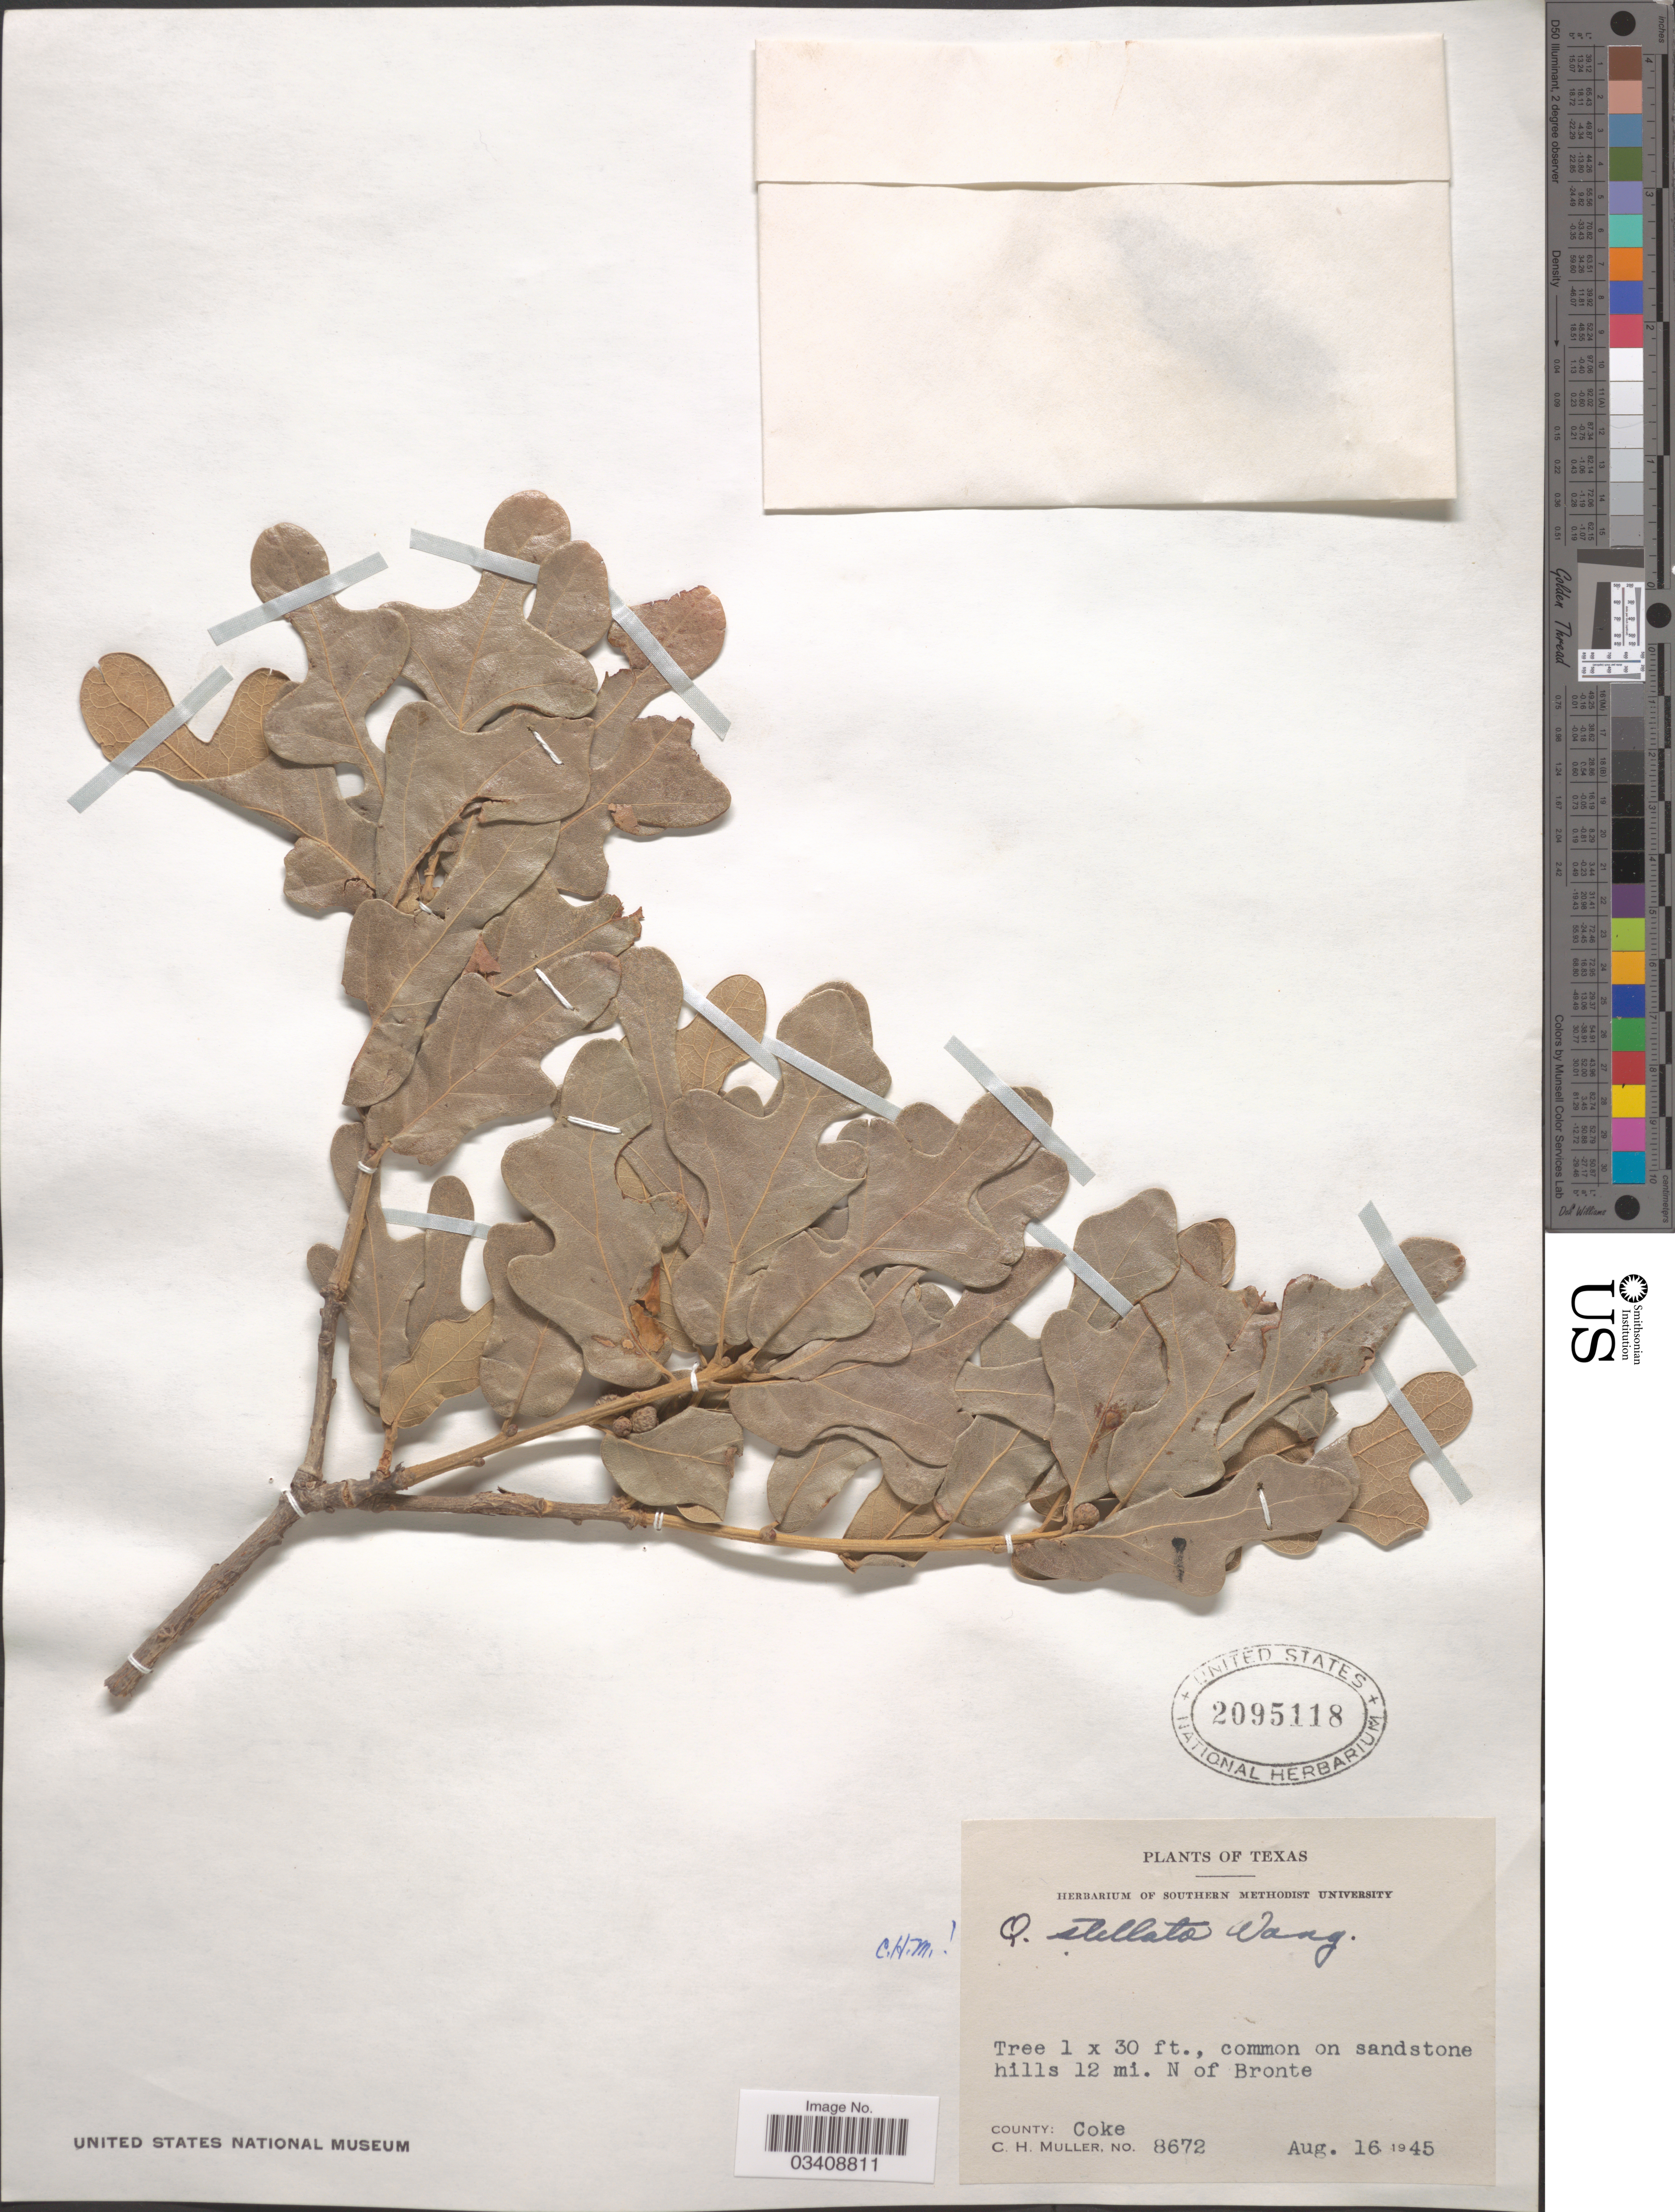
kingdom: Plantae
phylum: Tracheophyta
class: Magnoliopsida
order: Fagales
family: Fagaceae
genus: Quercus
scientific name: Quercus stellata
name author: Wangenh.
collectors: C. H. Mueller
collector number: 8672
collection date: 1945-08-16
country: United States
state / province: Texas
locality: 12 mi. N of Bronte. County: Coke.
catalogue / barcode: US 2095118